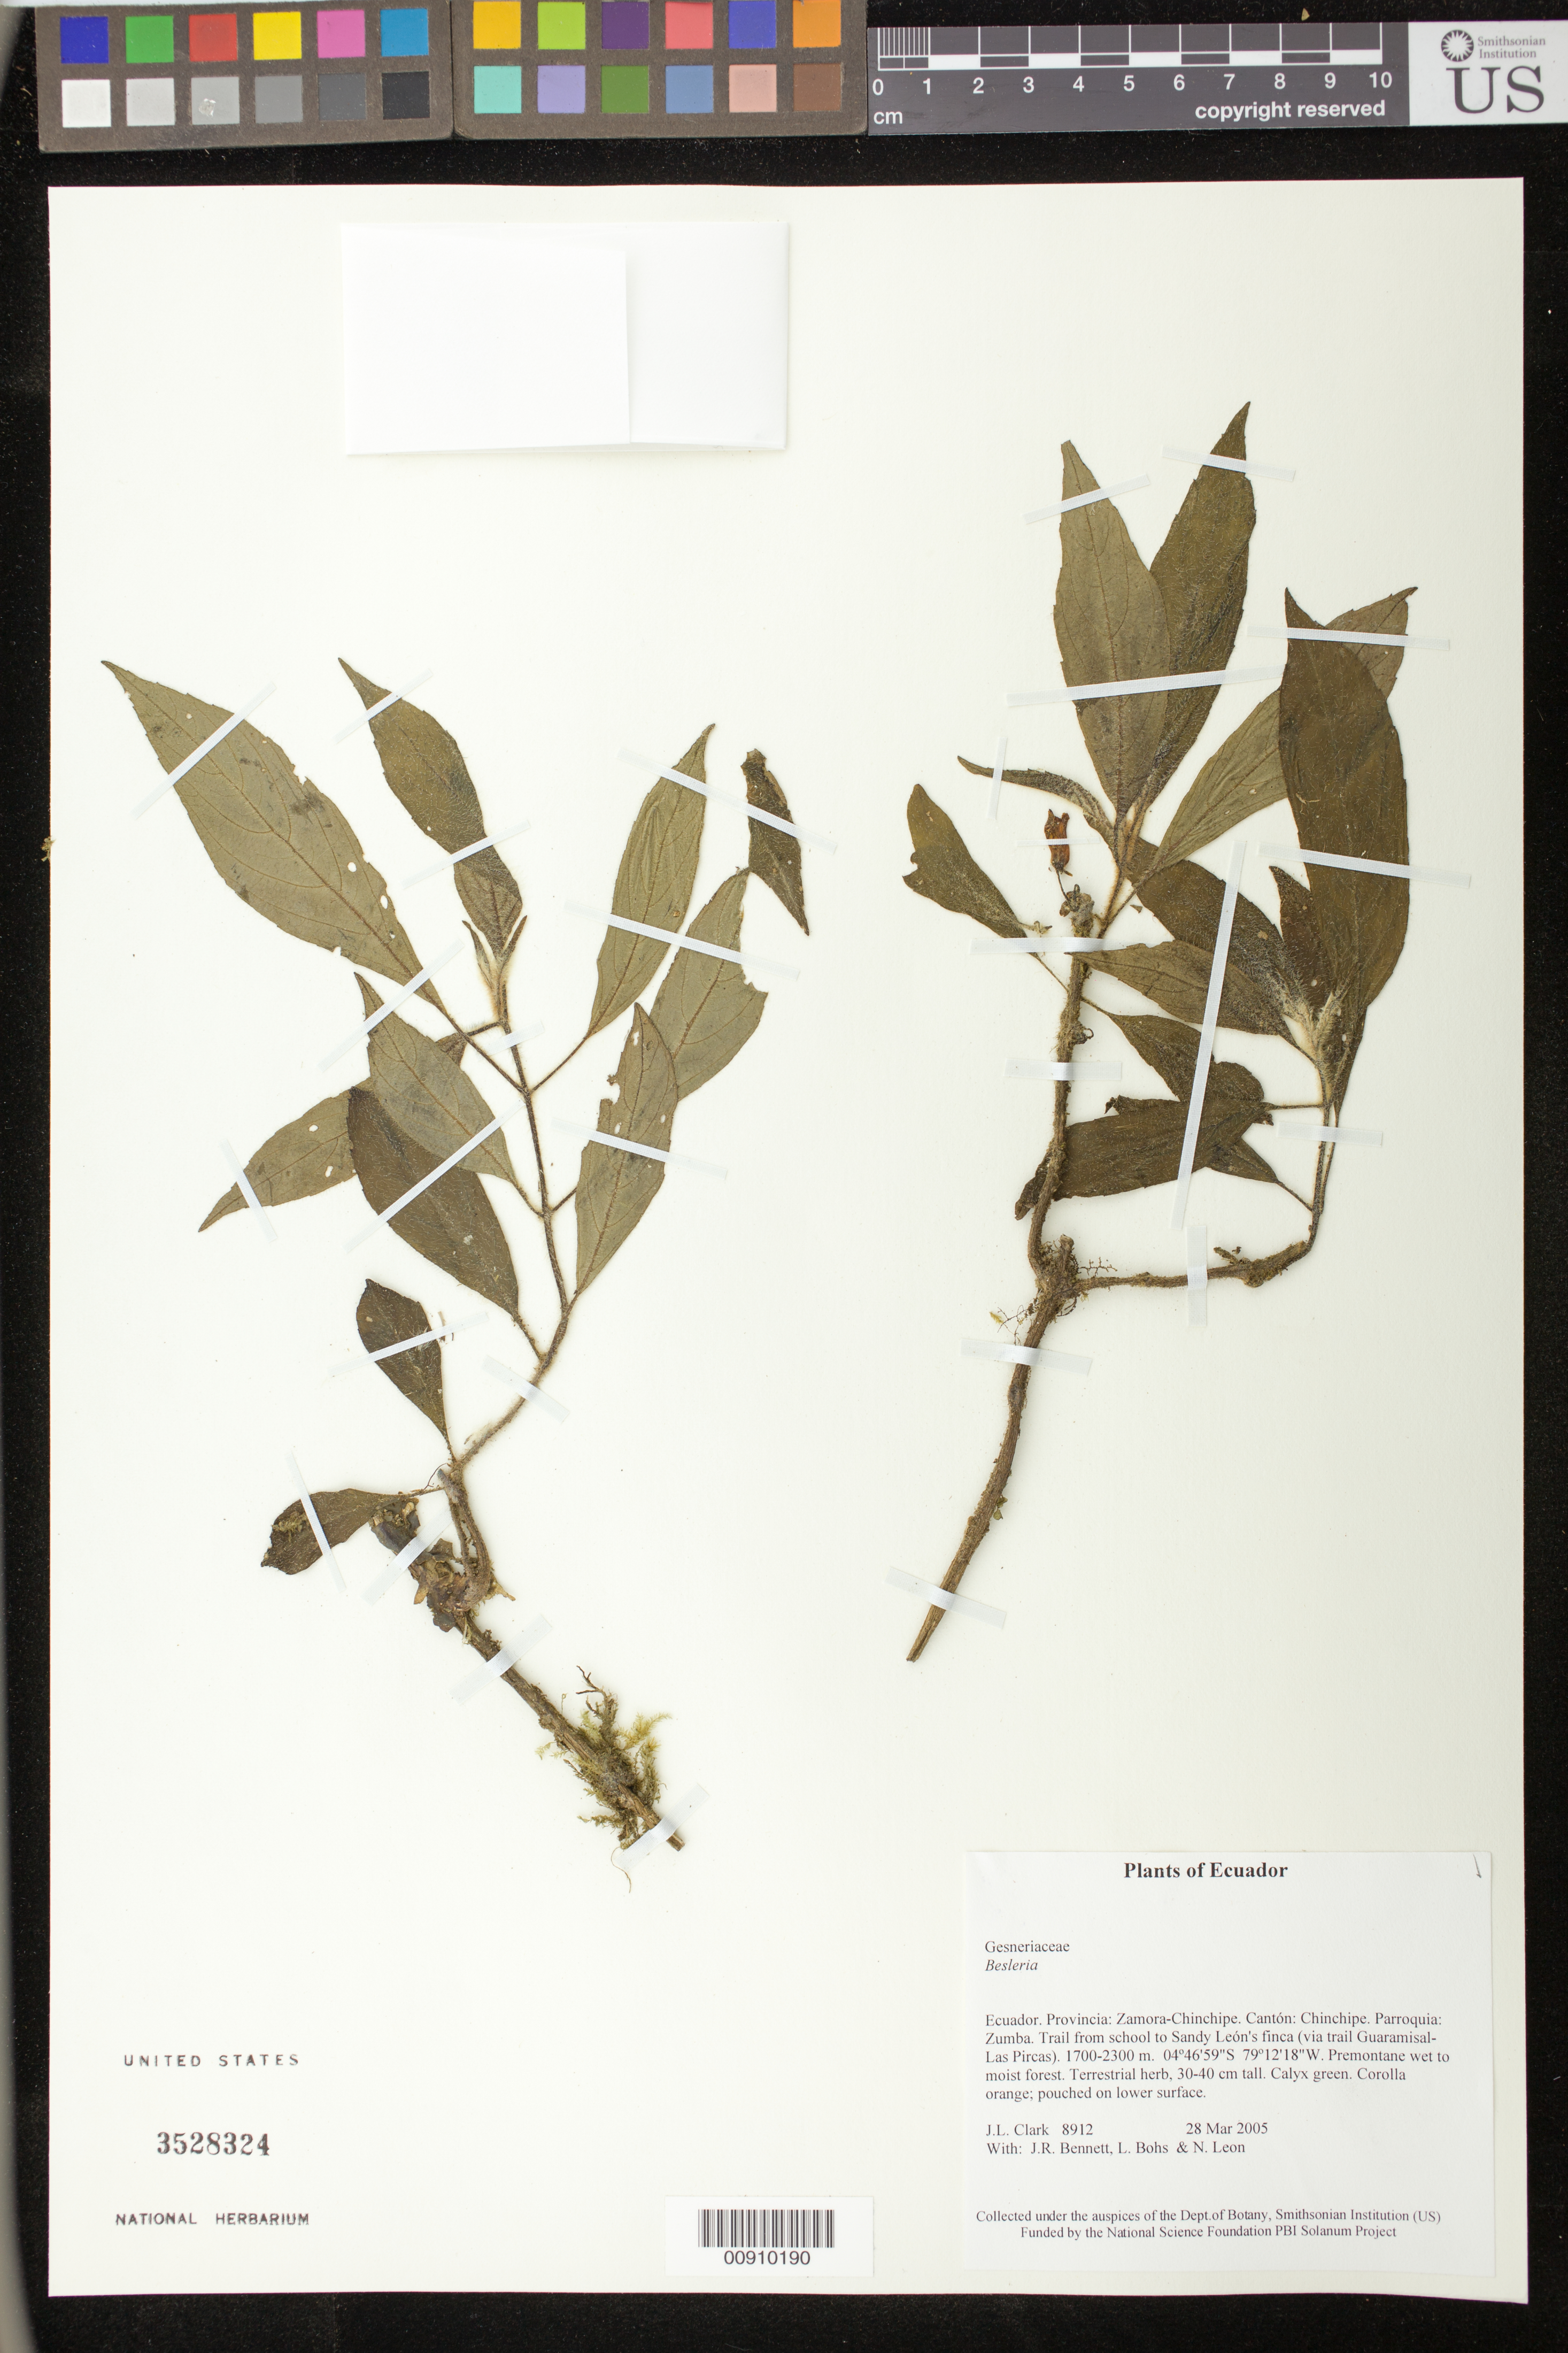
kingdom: Plantae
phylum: Tracheophyta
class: Magnoliopsida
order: Lamiales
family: Gesneriaceae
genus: Besleria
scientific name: Besleria sp.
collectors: J. L. Clark, J. R. Bennett, L. A. Bohs & N. Leon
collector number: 8912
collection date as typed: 28 Mar 2005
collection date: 2005-03-28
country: Ecuador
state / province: Zamora-Chinchipe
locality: Chinchipe. Parroquia: Zumba. Trail from school to Sandy León's finca (via trail Guaramisal-Las Pircas).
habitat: Premontane wet to moist forest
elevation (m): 1700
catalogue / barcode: US 3528324